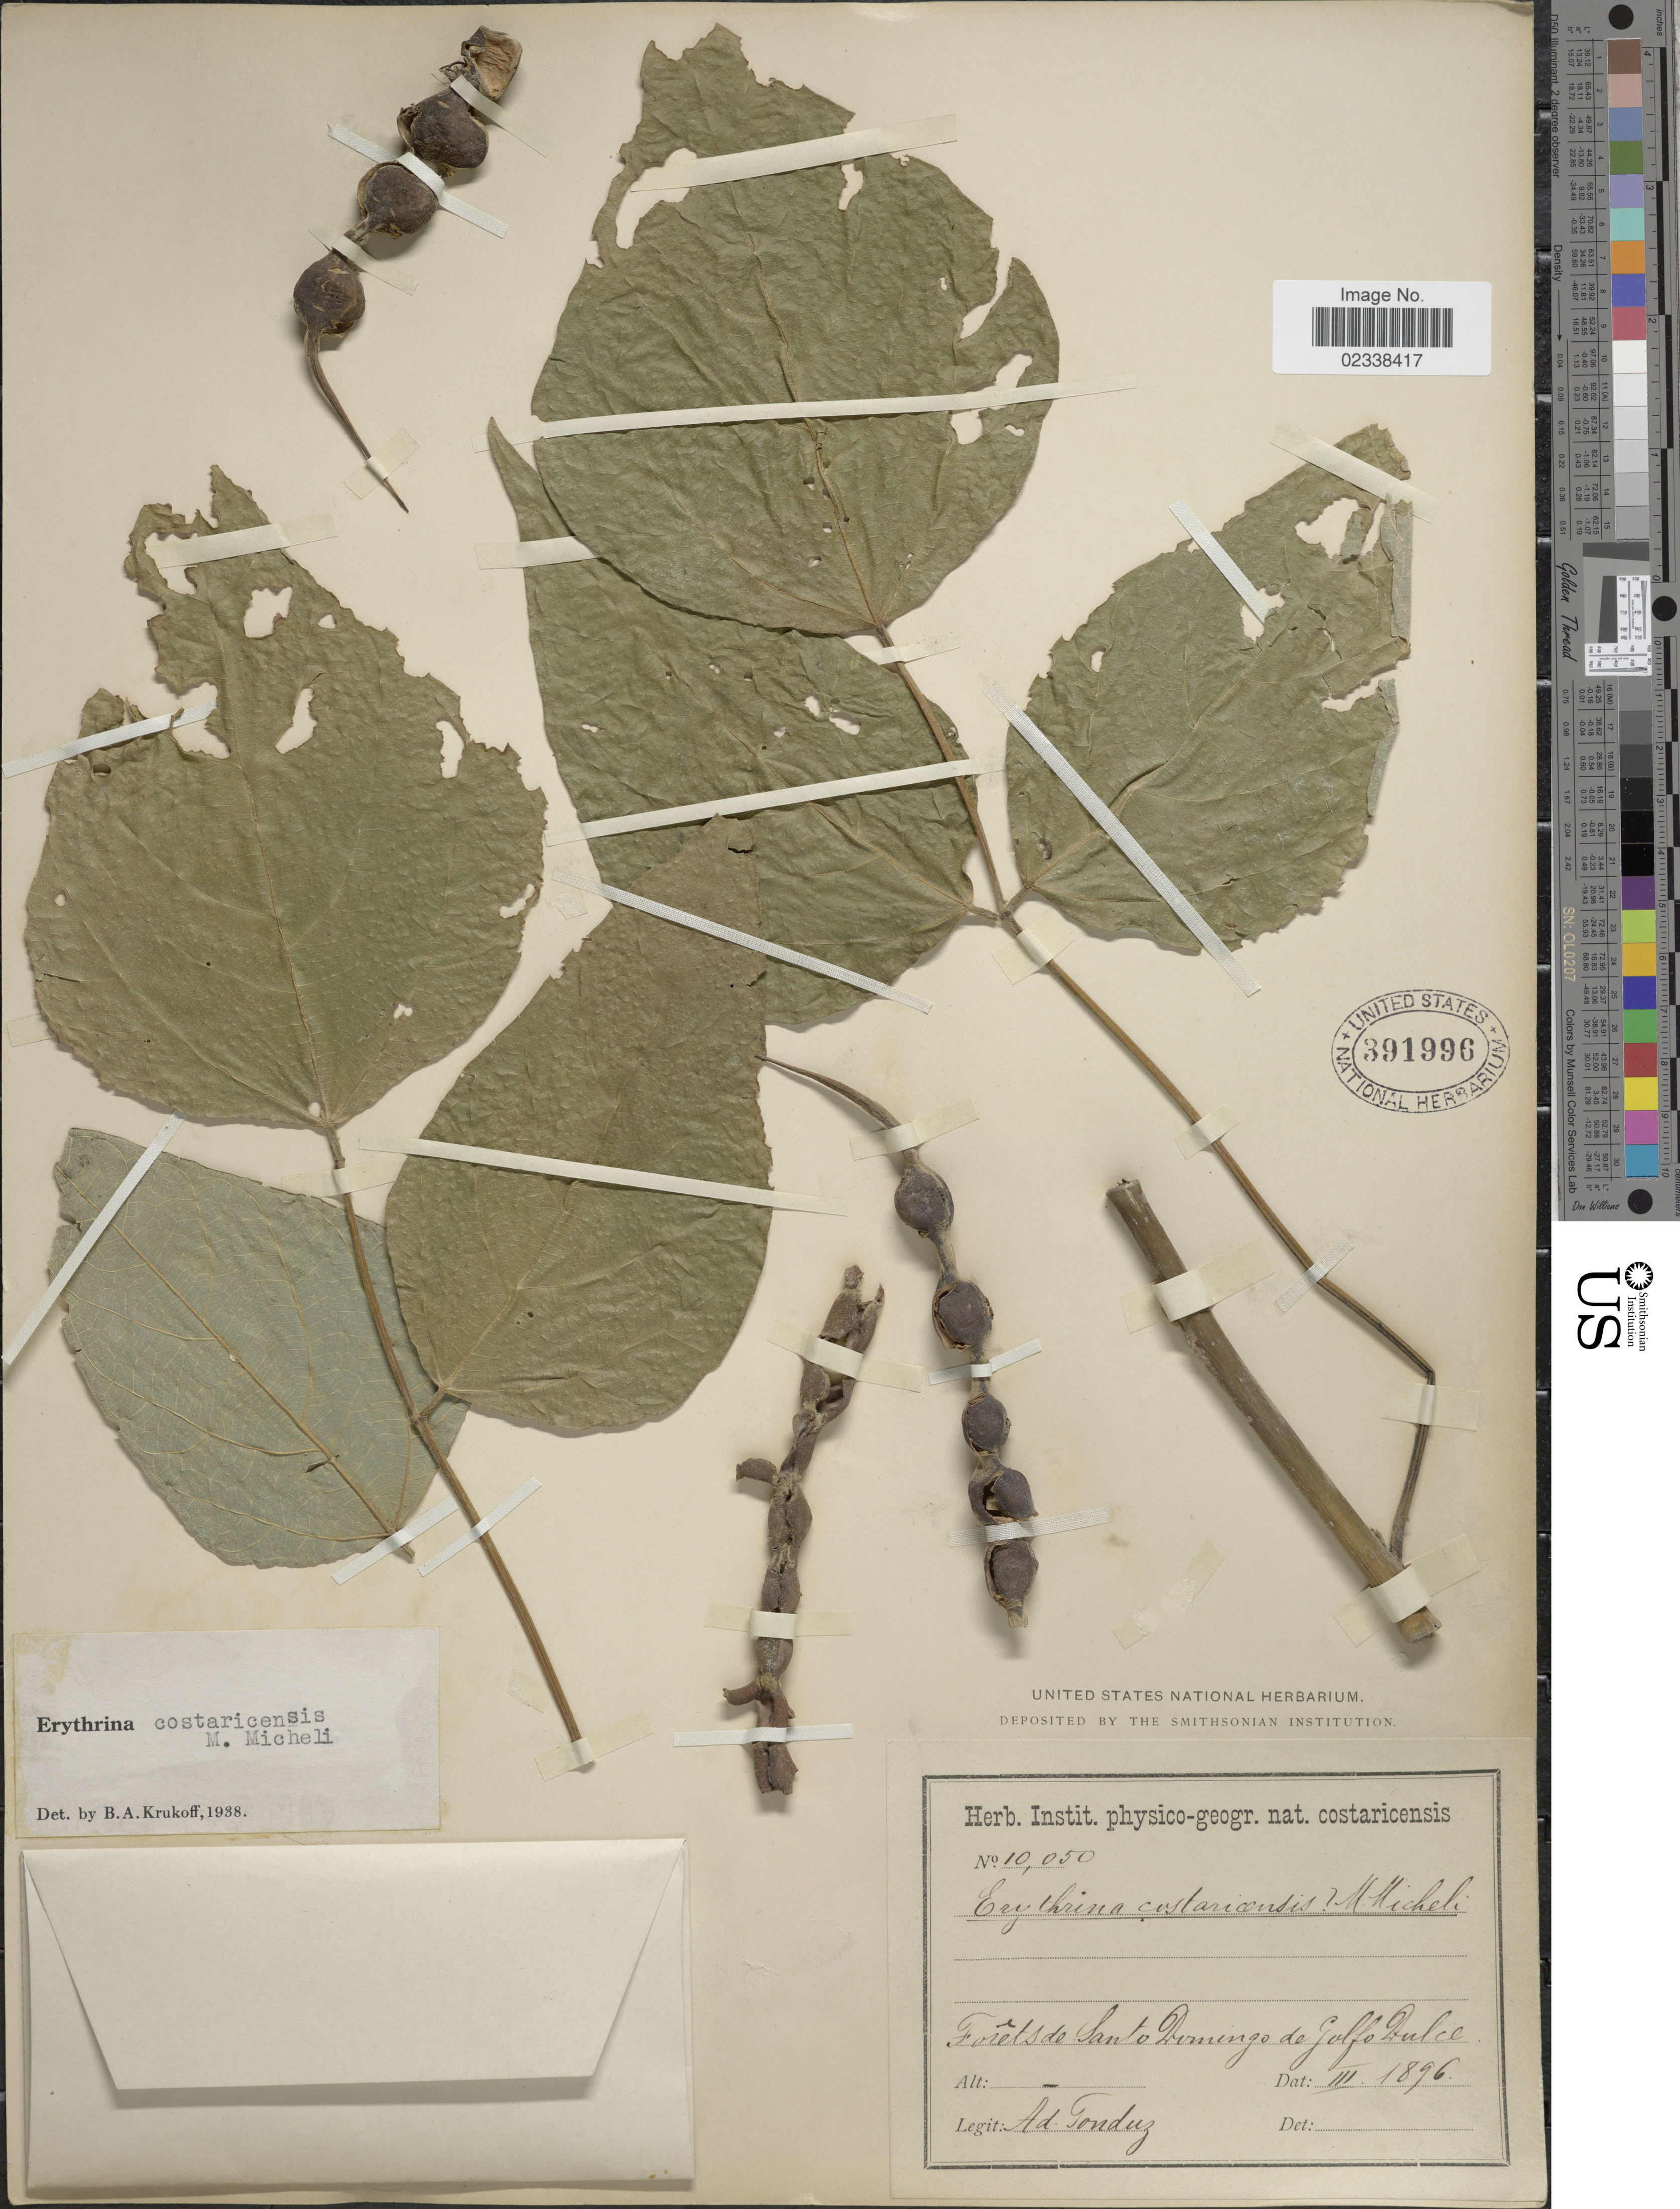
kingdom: Plantae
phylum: Tracheophyta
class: Magnoliopsida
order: Fabales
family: Fabaceae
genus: Erythrina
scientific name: Erythrina costaricensis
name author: Micheli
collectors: A. Tonduz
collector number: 10050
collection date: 1896-03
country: Costa Rica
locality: Forets de Santo Domingo de Golfo Dulce.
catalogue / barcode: US 391996